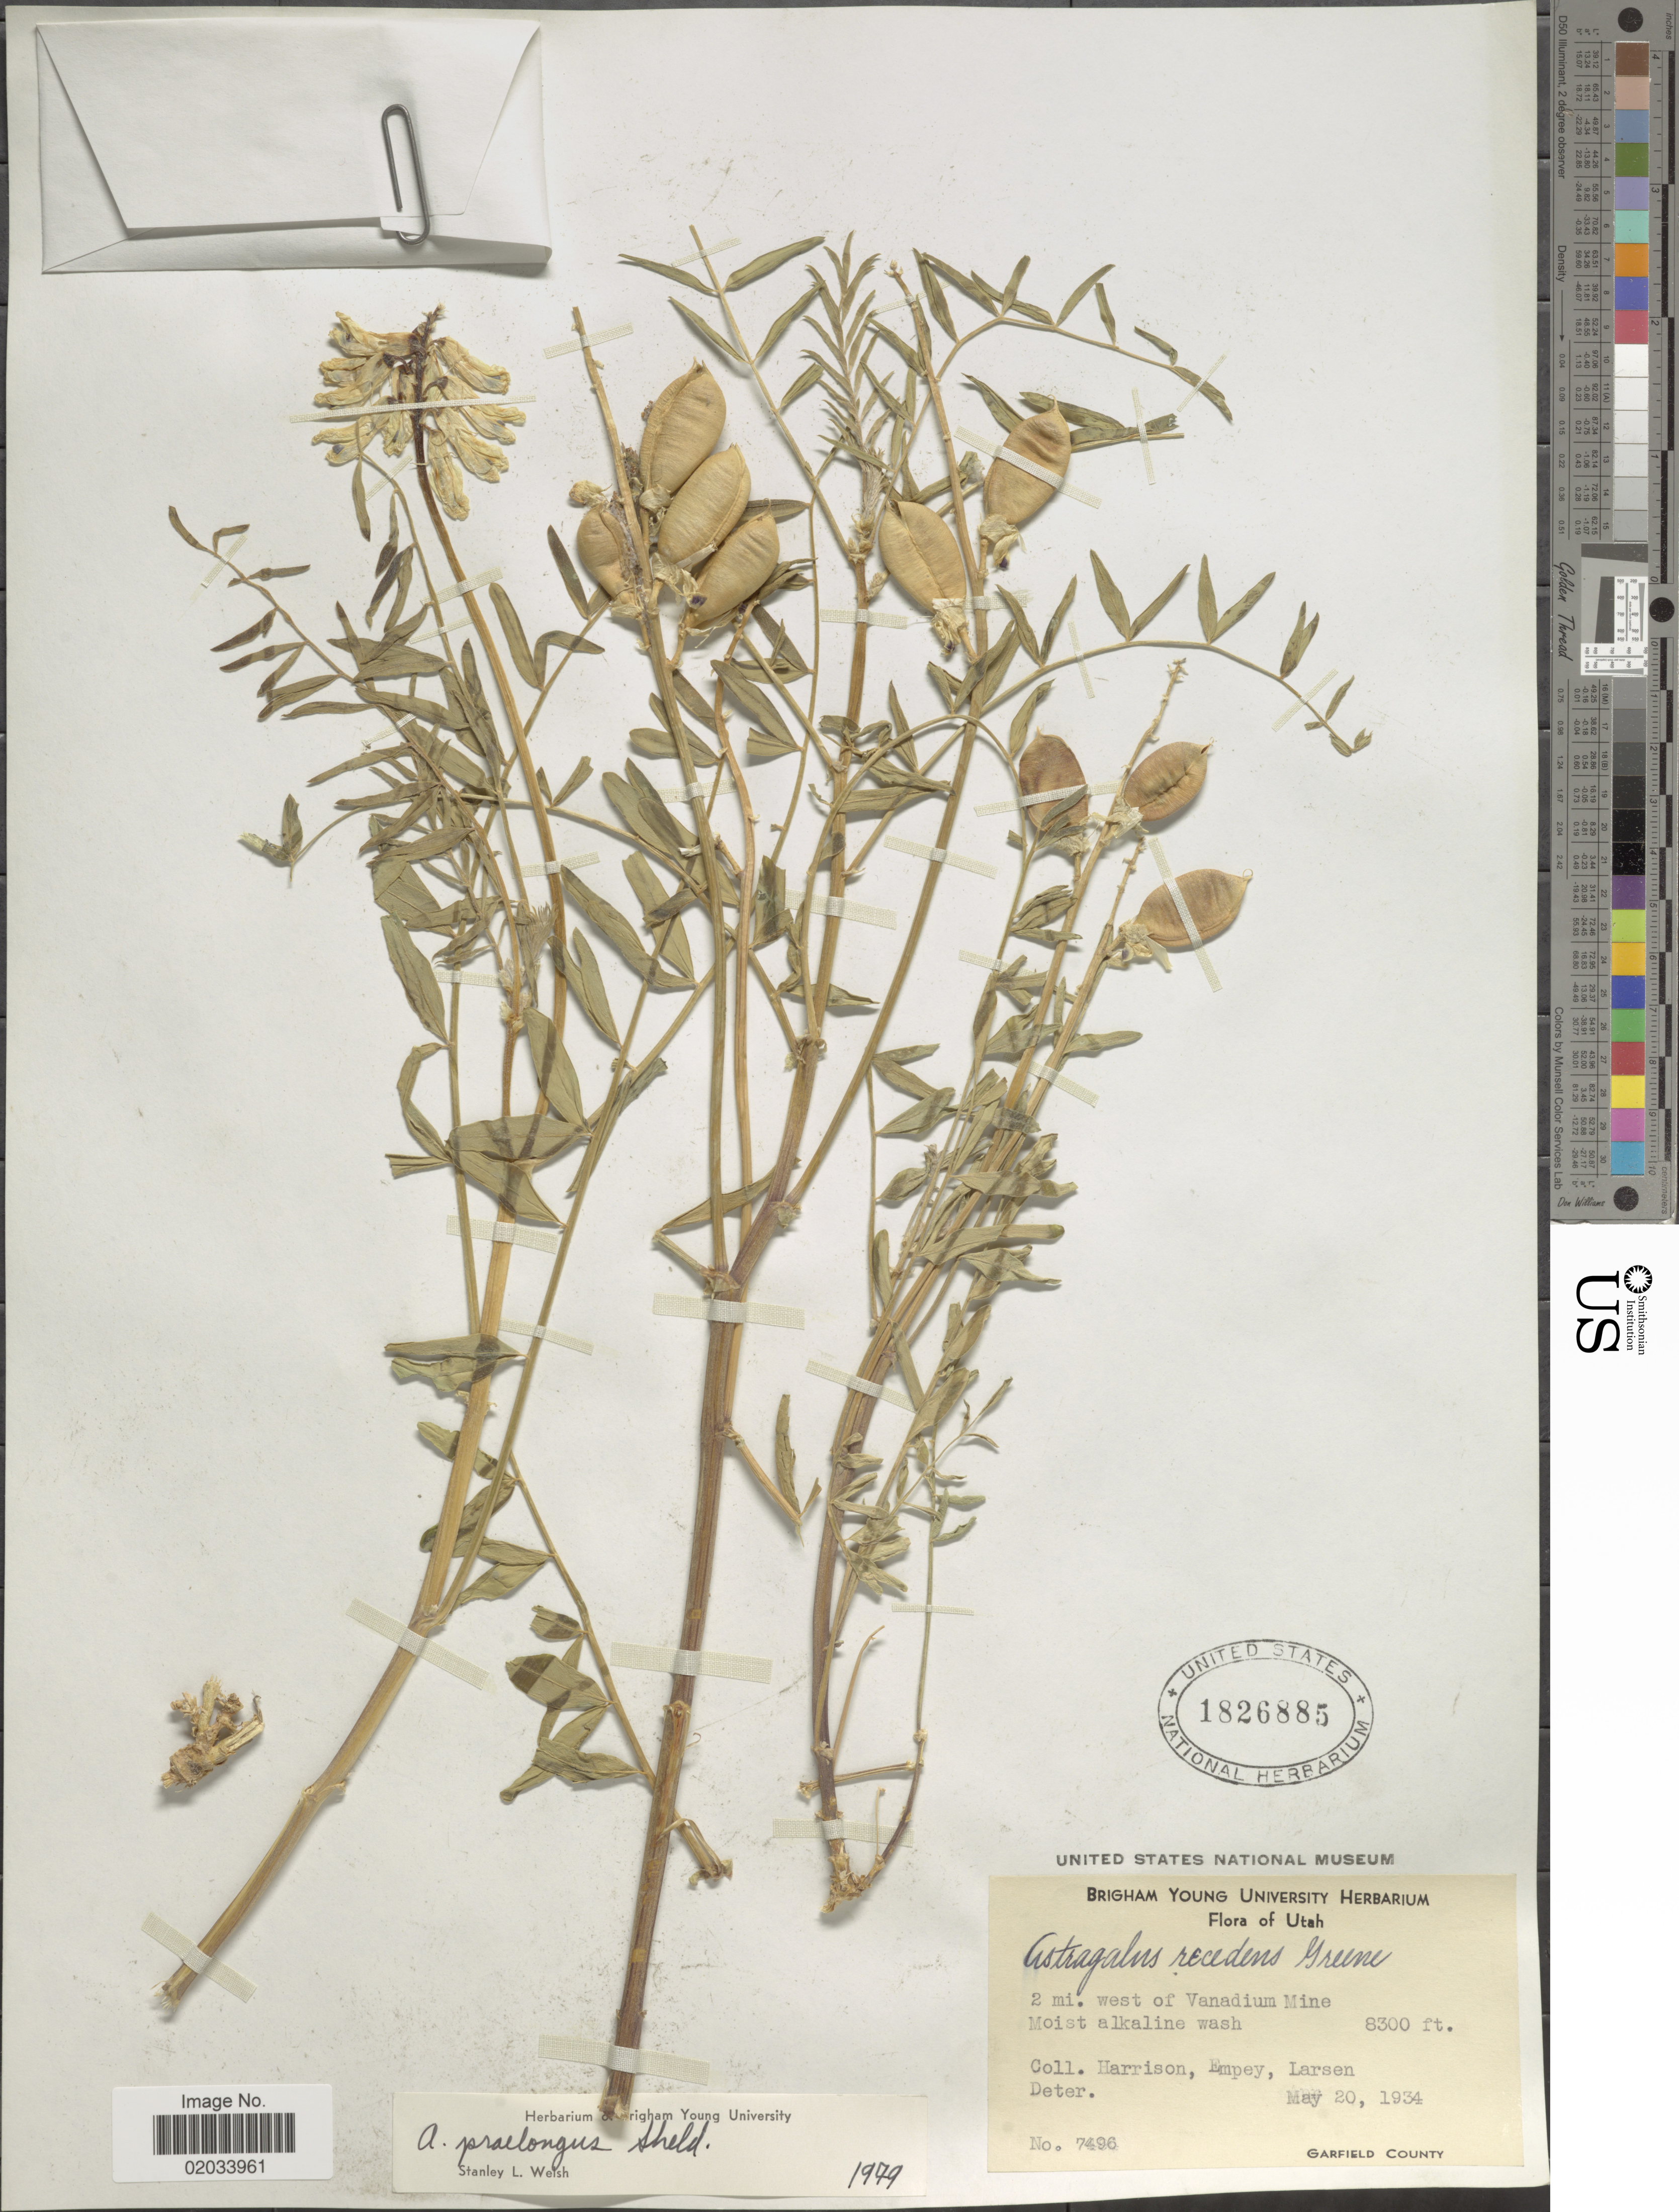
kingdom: Plantae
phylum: Tracheophyta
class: Magnoliopsida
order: Fabales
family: Fabaceae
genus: Astragalus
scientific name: Astragalus praelongus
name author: E. Sheld.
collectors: Harrison, Empey & -. Larsen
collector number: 7496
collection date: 1934-05-20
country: United States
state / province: Utah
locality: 2 mi. west of Vanadium Mine. Garfield County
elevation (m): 2530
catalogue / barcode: US 1826885